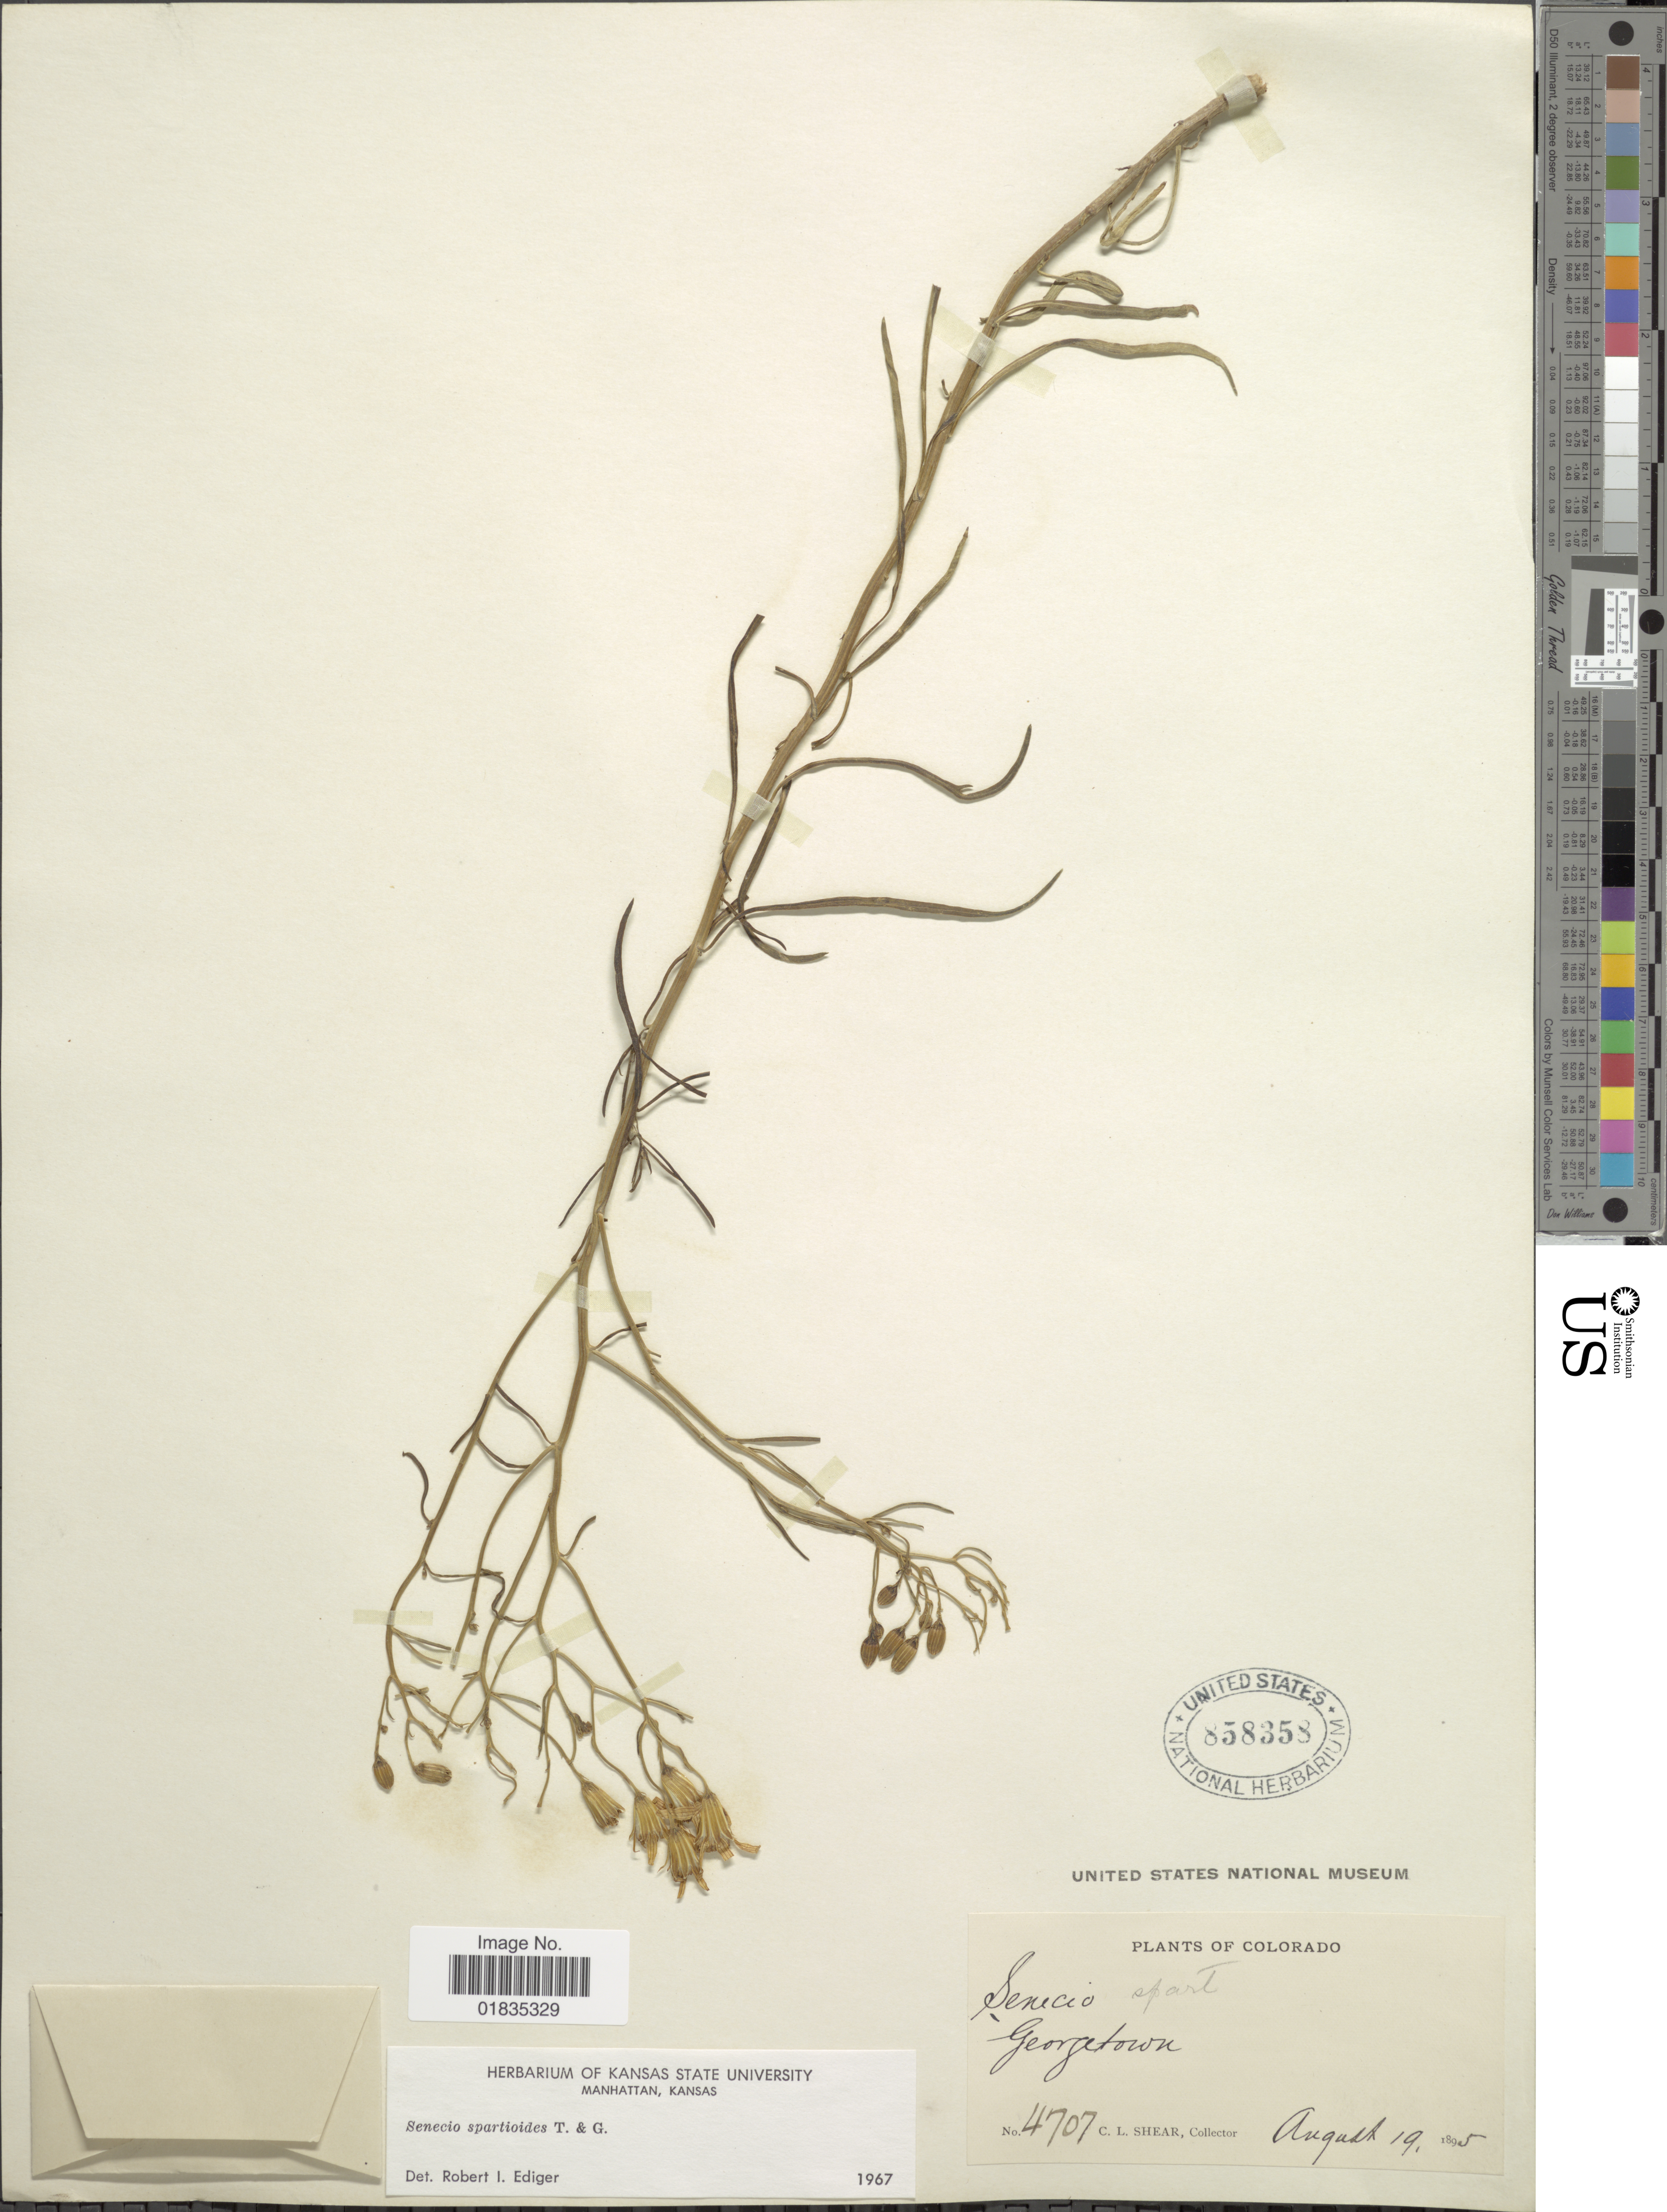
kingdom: Plantae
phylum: Tracheophyta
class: Magnoliopsida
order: Asterales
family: Asteraceae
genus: Senecio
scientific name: Senecio spartioides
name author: Torr. & A. Gray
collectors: C. L. Shear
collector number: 4707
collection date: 1895-08-19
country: United States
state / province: Colorado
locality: Georgetown.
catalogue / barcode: US 858358